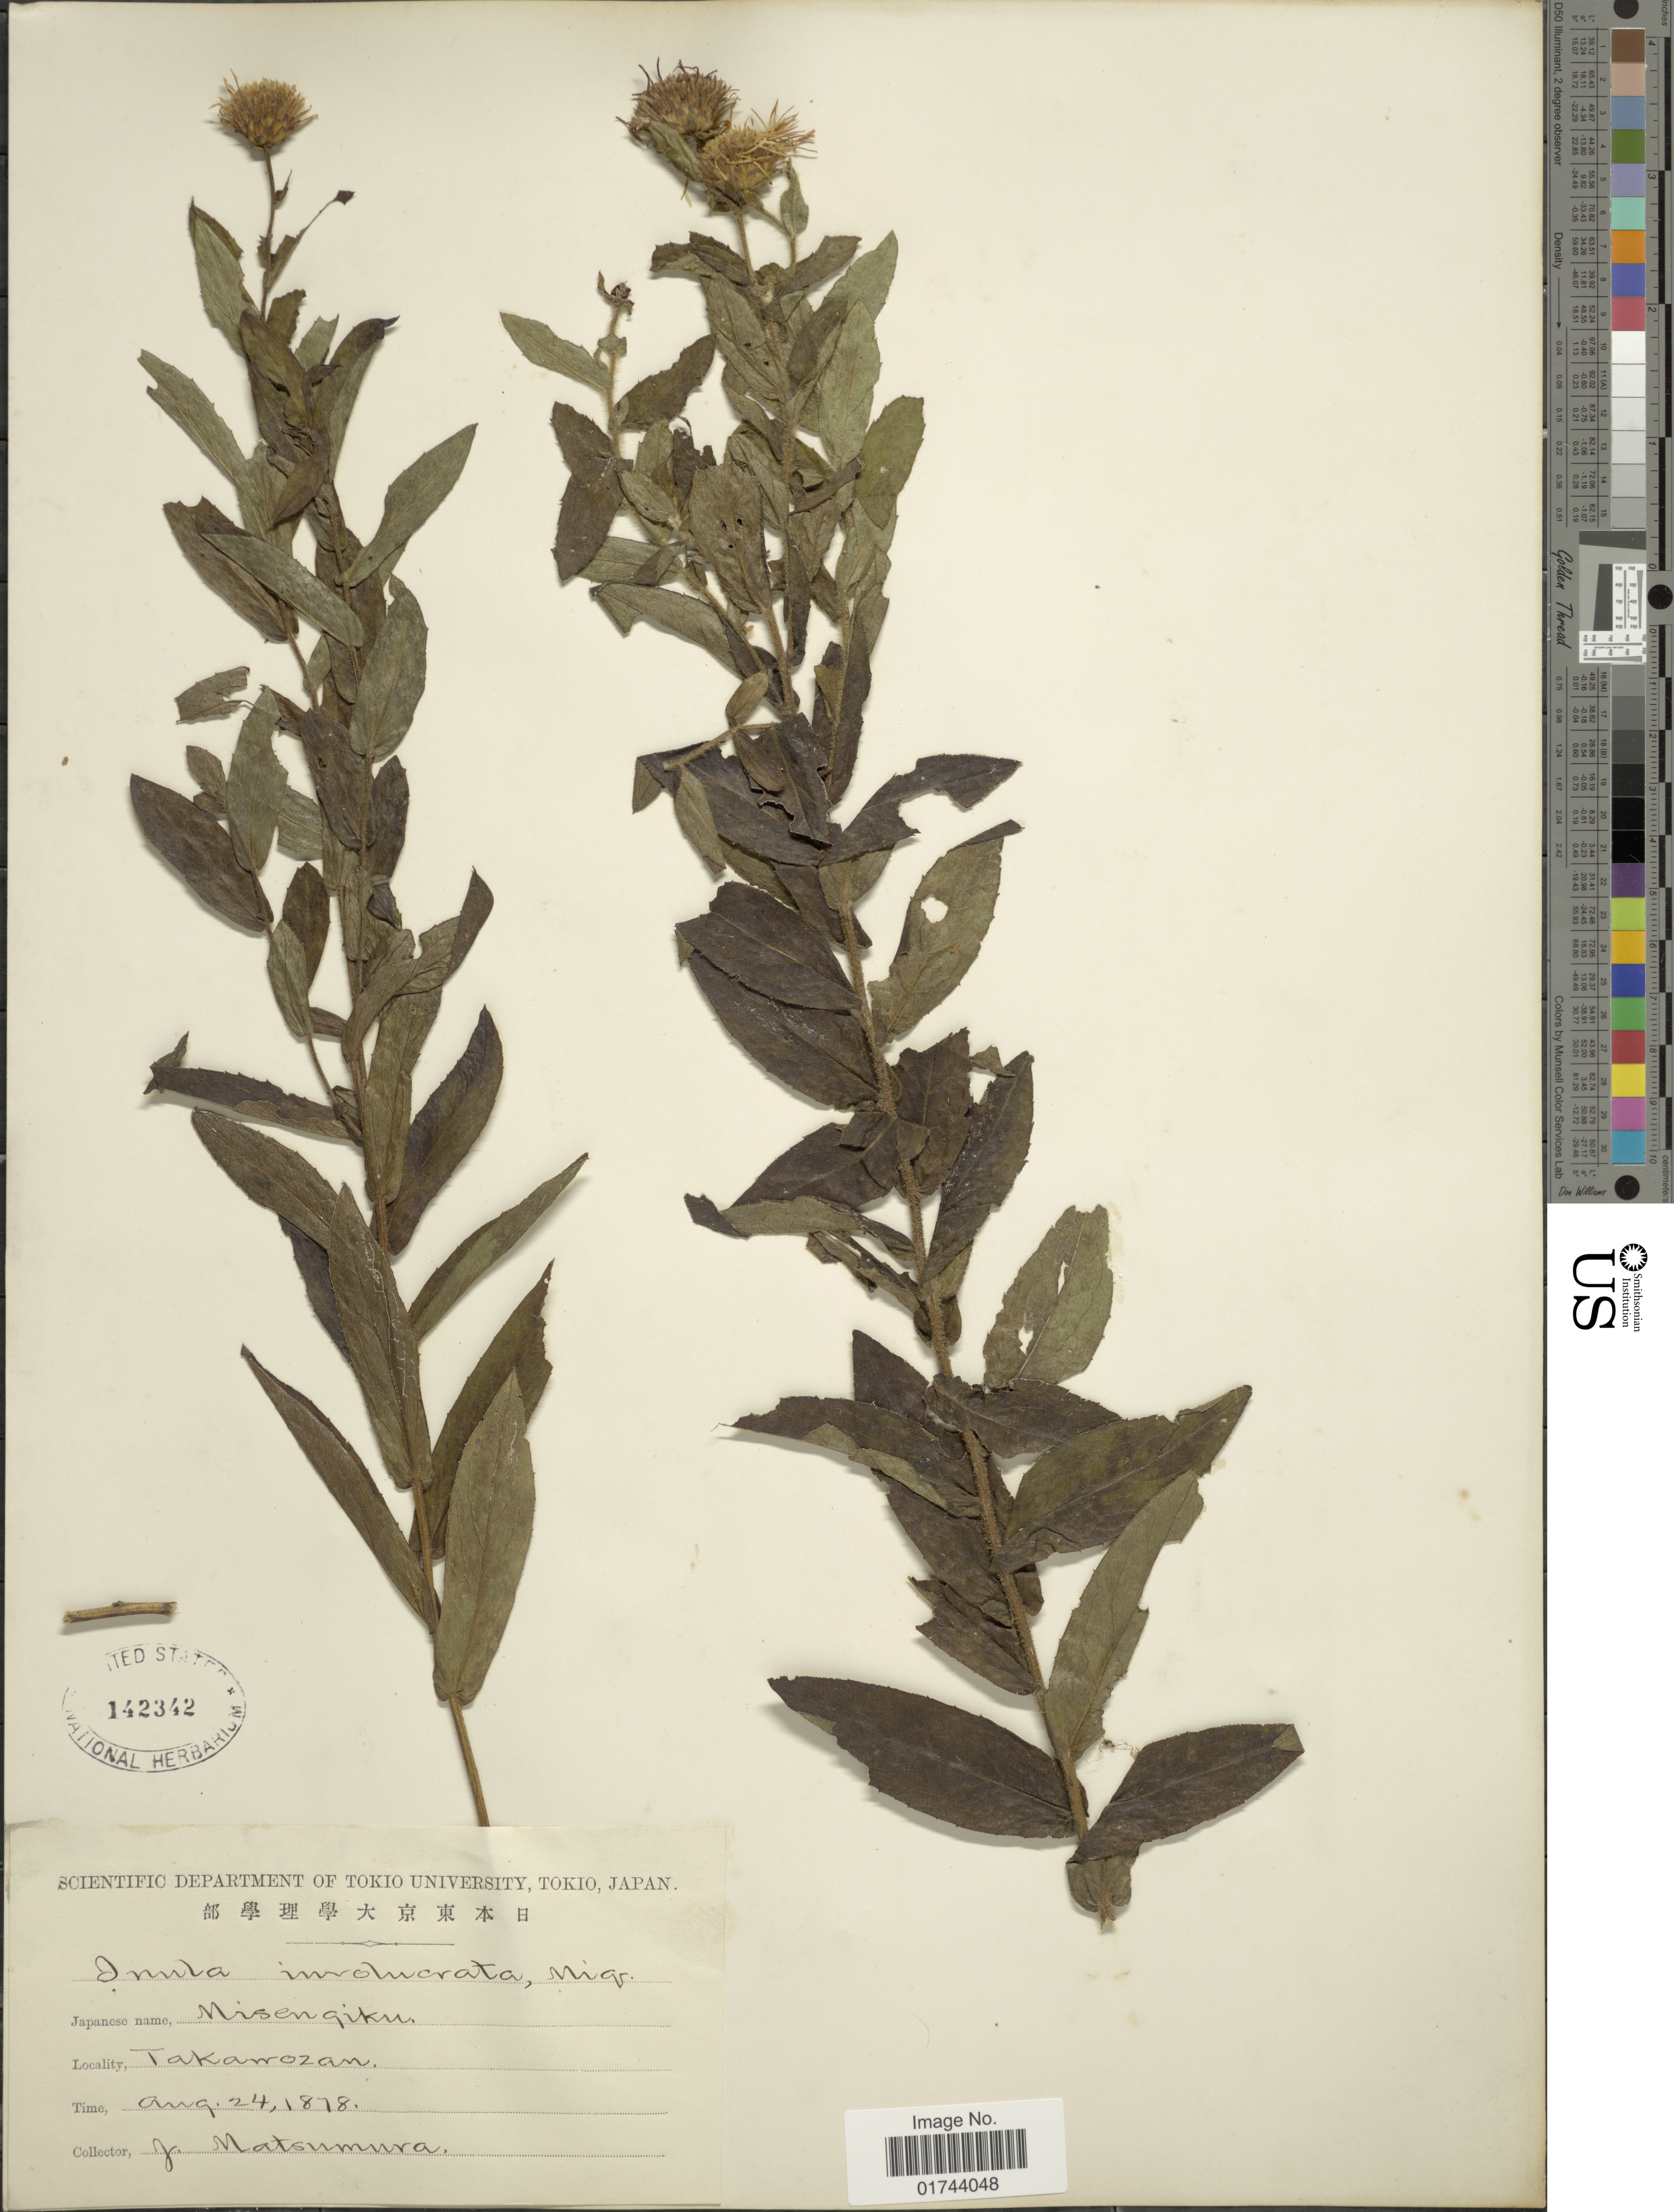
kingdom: Plantae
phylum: Tracheophyta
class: Magnoliopsida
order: Asterales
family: Asteraceae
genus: Inula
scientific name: Inula involucrata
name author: Miq.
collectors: J. Matsumura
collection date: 1978-08-24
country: Japan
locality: Takawozan.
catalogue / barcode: US 142342